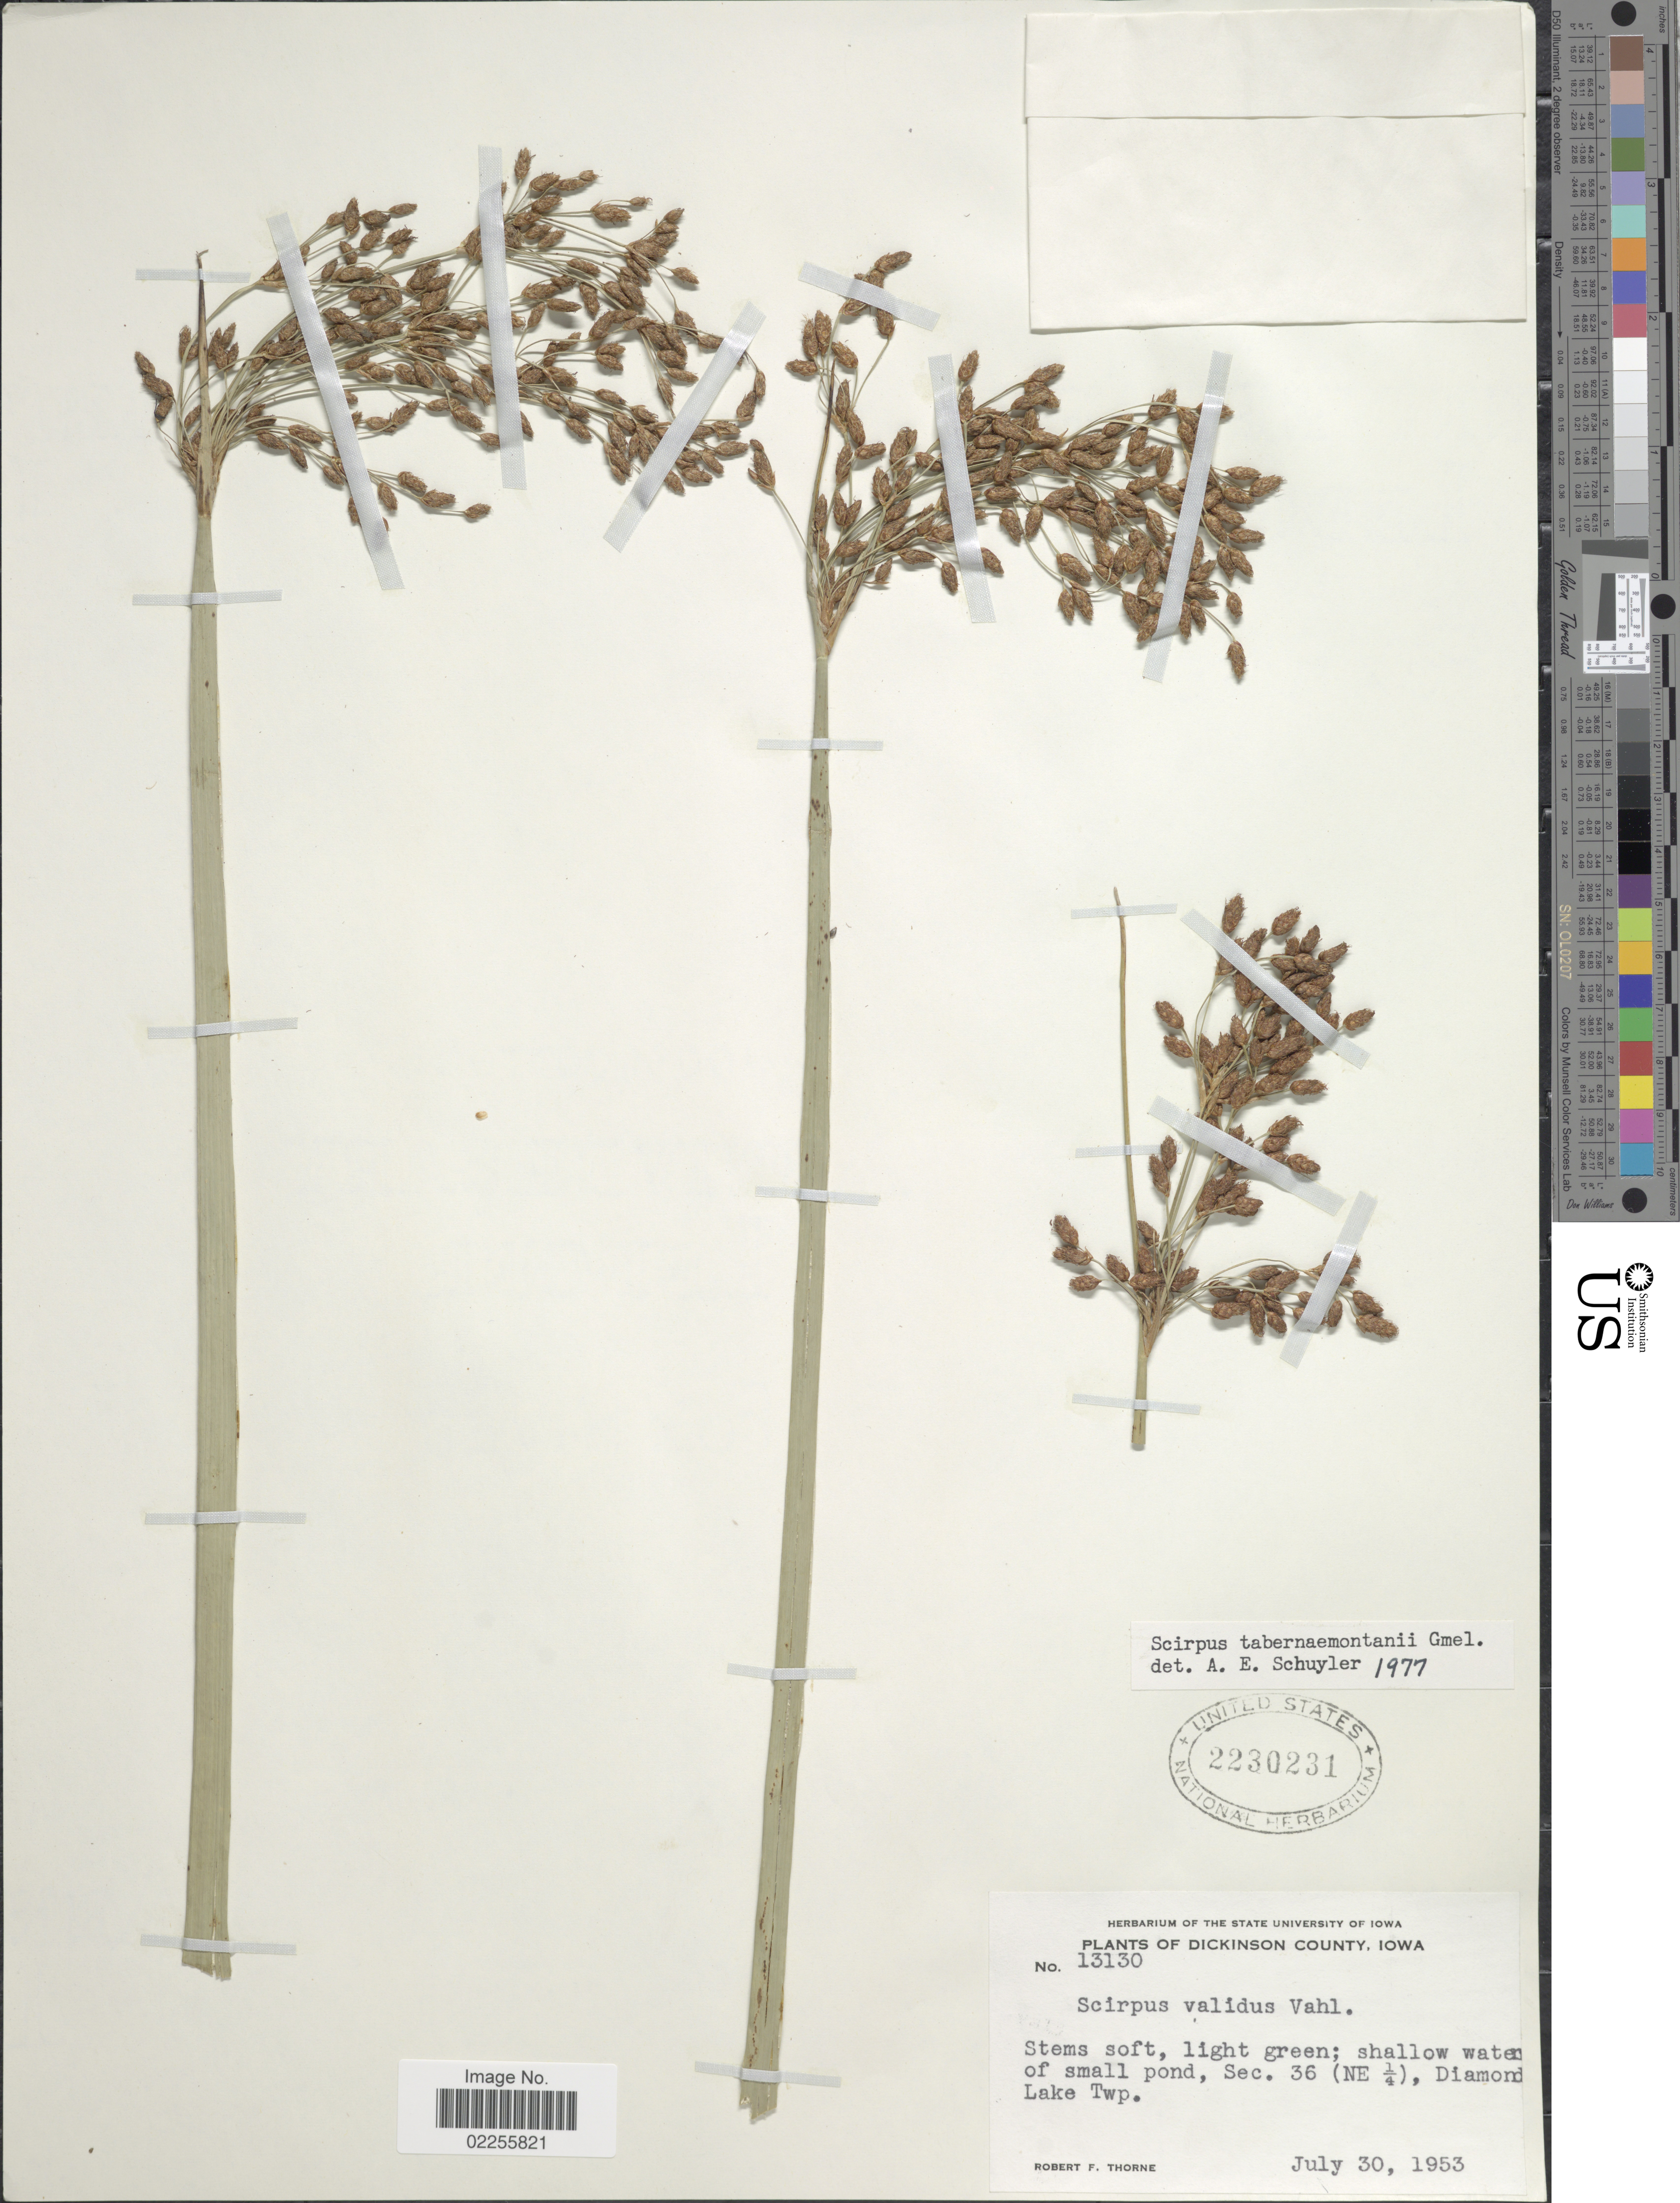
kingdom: Plantae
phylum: Tracheophyta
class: Liliopsida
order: Poales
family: Cyperaceae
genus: Schoenoplectus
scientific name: Schoenoplectus tabernaemontani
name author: (C.C. Gmel.) Palla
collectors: R. F. Thorne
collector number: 13130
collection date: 1953-07-30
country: United States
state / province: Iowa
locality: Dickinson County, shallow water of small pond, Sec. 36 (NE 1/4), Diamond Lake Twp.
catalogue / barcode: US 2230231